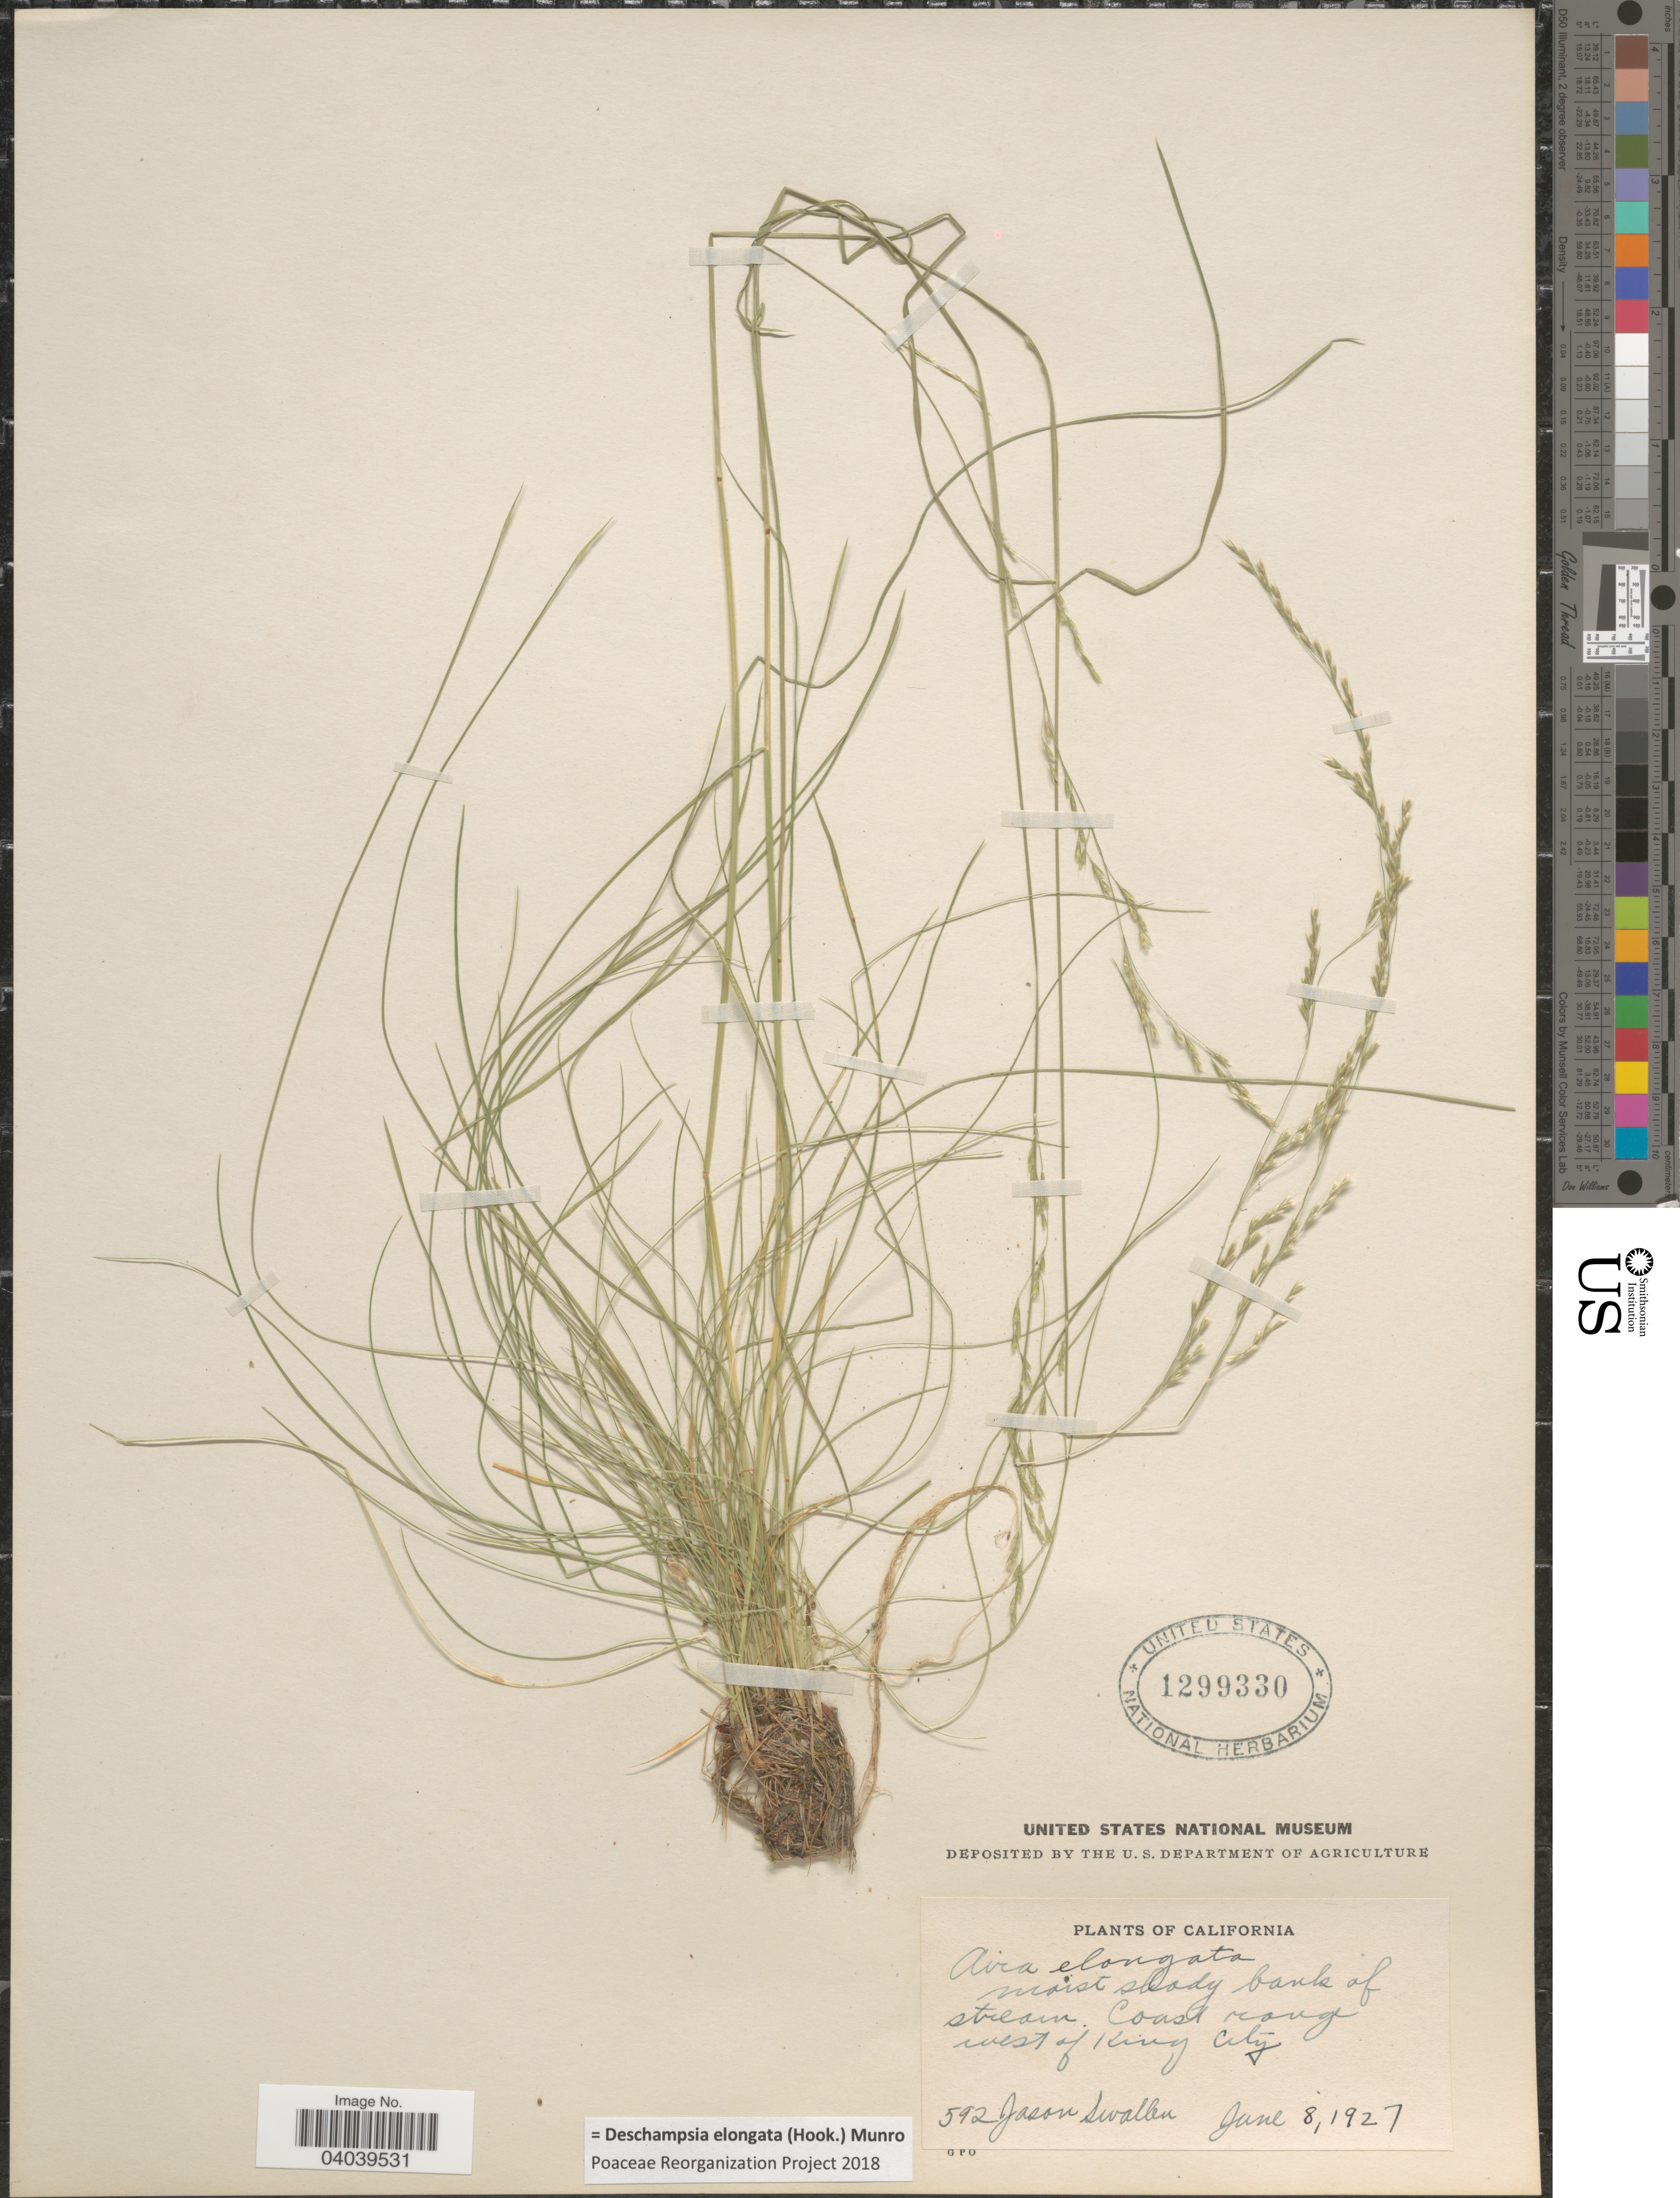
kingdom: Plantae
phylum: Tracheophyta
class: Liliopsida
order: Poales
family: Poaceae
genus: Deschampsia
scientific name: Deschampsia elongata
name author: (Hook.) Munro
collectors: J. R. Swallen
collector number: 592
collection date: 1927-06-08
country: United States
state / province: California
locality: Moist shady bank of stream, Coast range west of King City.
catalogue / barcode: US 1299330